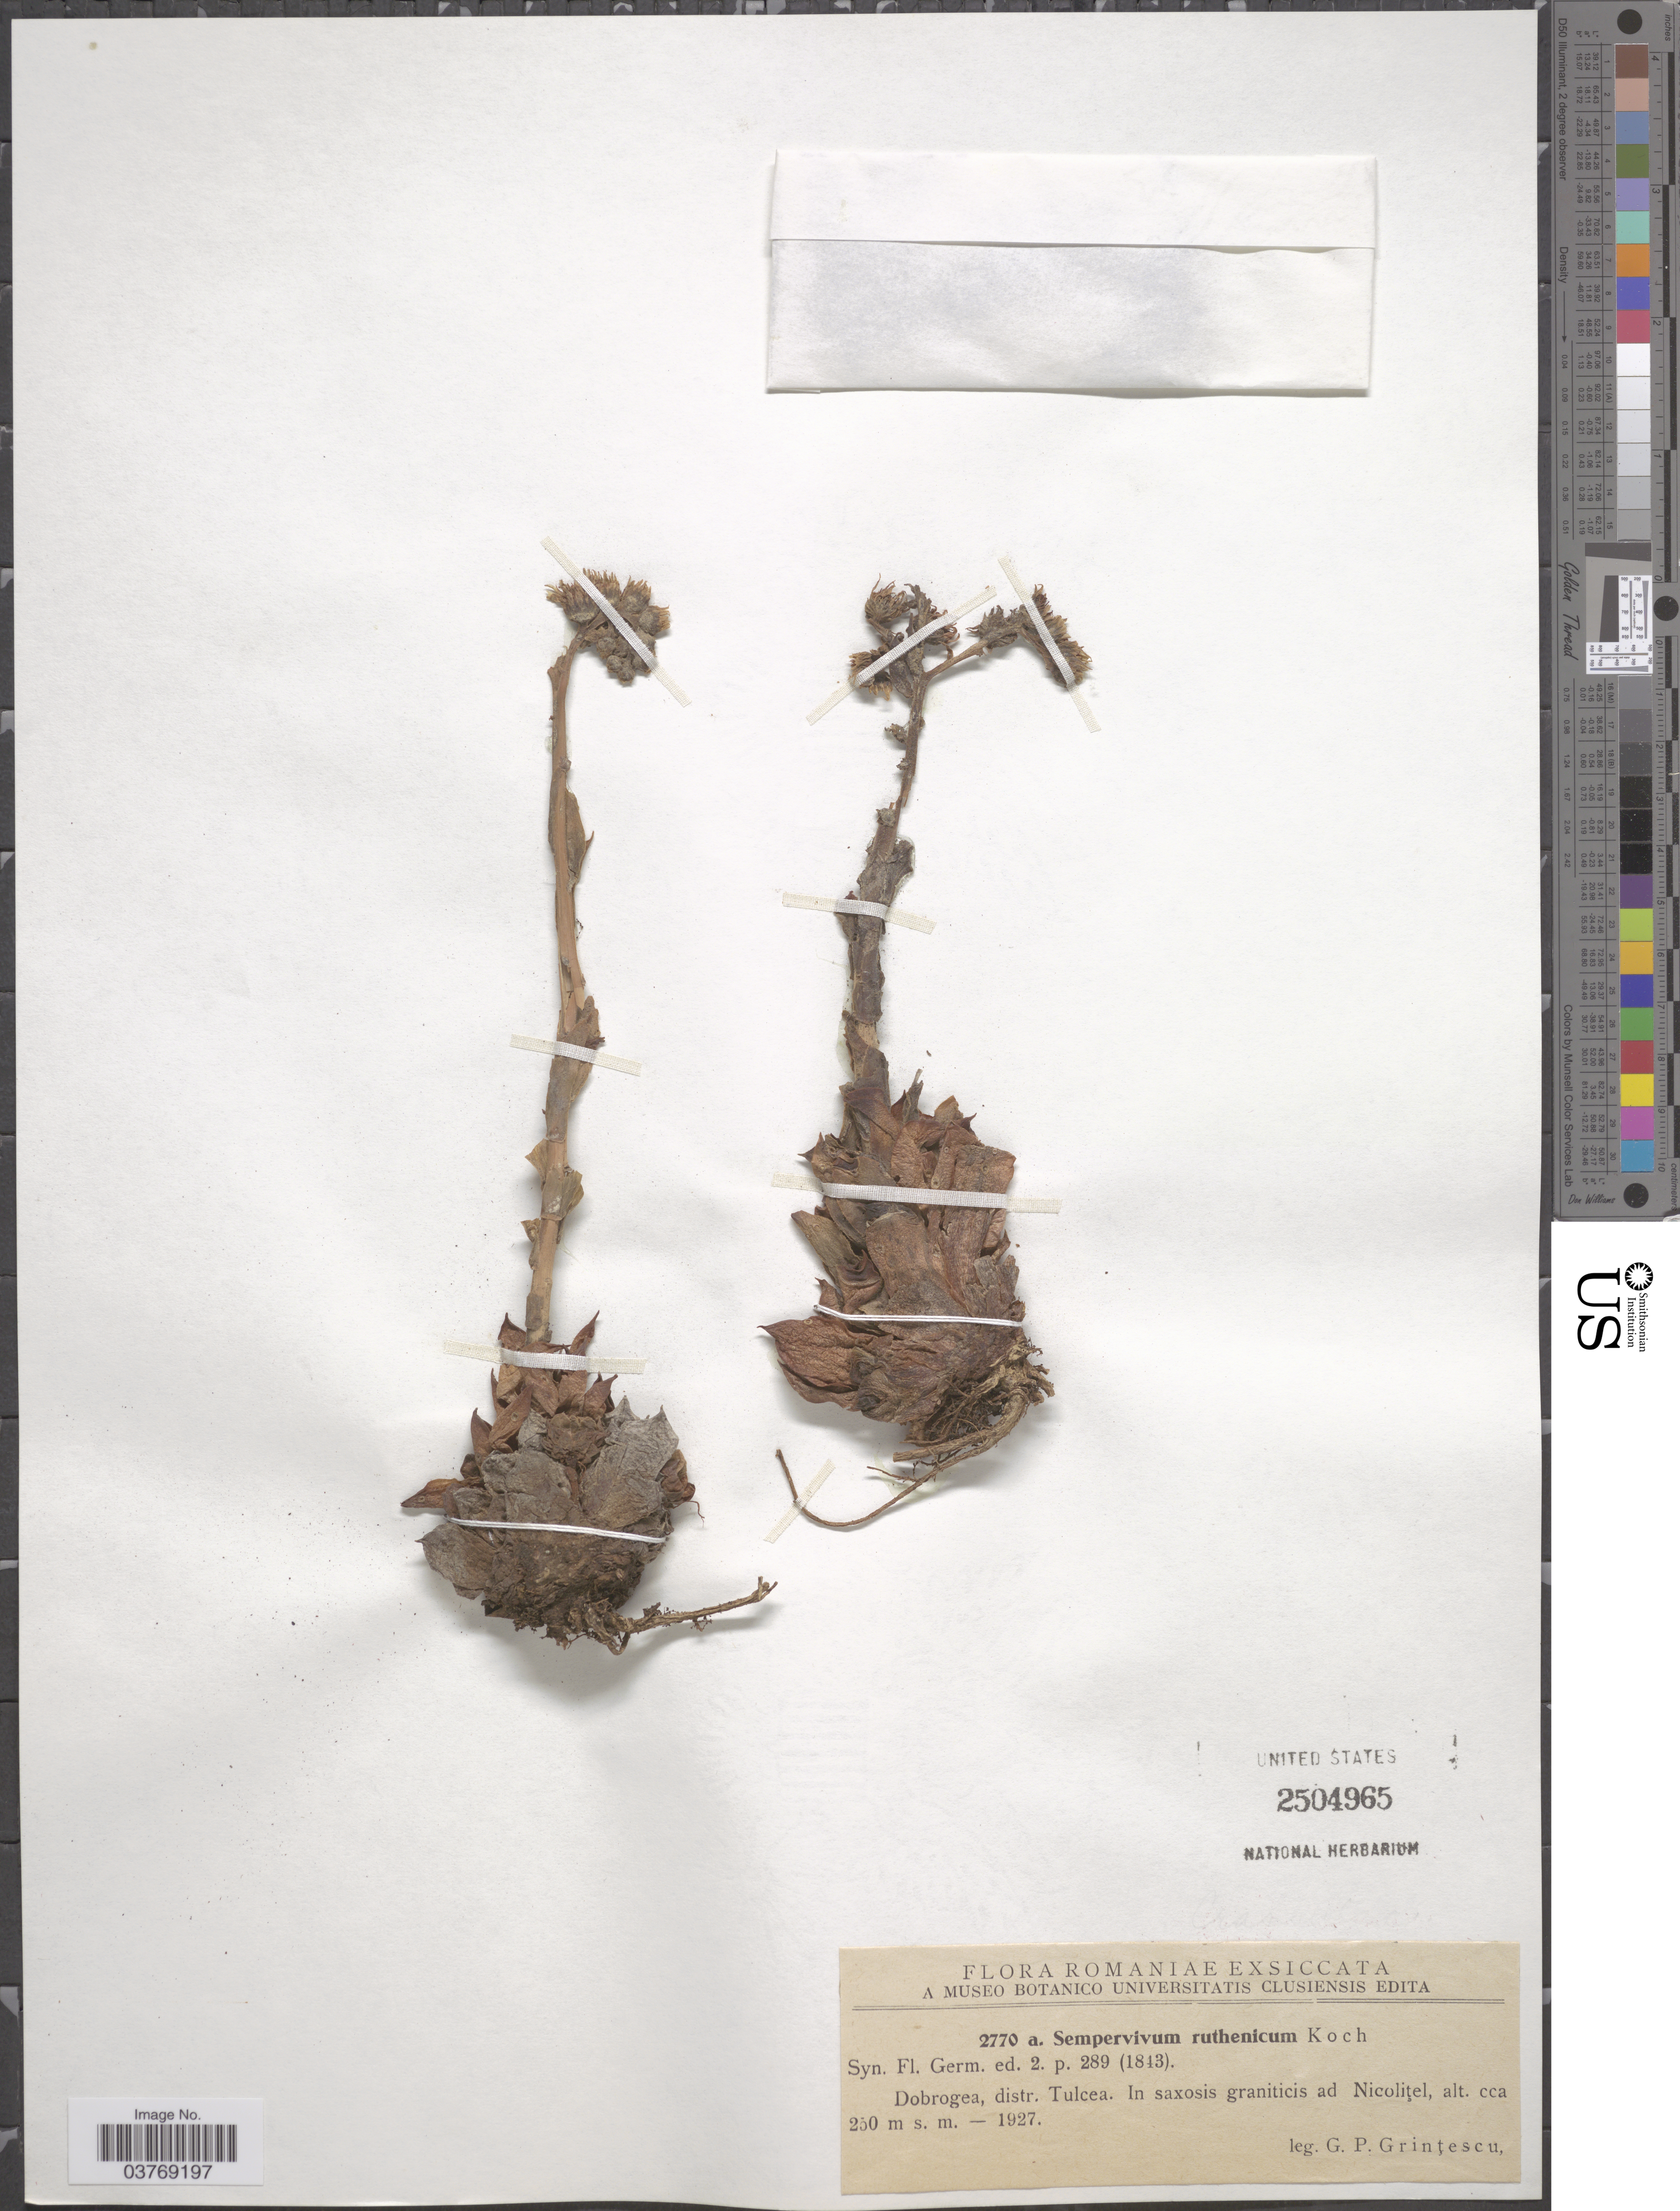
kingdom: Plantae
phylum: Tracheophyta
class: Magnoliopsida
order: Saxifragales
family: Crassulaceae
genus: Sempervivum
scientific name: Sempervivum ruthenicum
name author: Schnittsp. & C.B.Lehm.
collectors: G. Grintescu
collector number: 2770 a.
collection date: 1927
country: Romania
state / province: Tulcea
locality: Dobrogea, distr. Tulcea. In saxosis graniticis ad Nicoliţel.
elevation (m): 250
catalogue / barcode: US 2504965